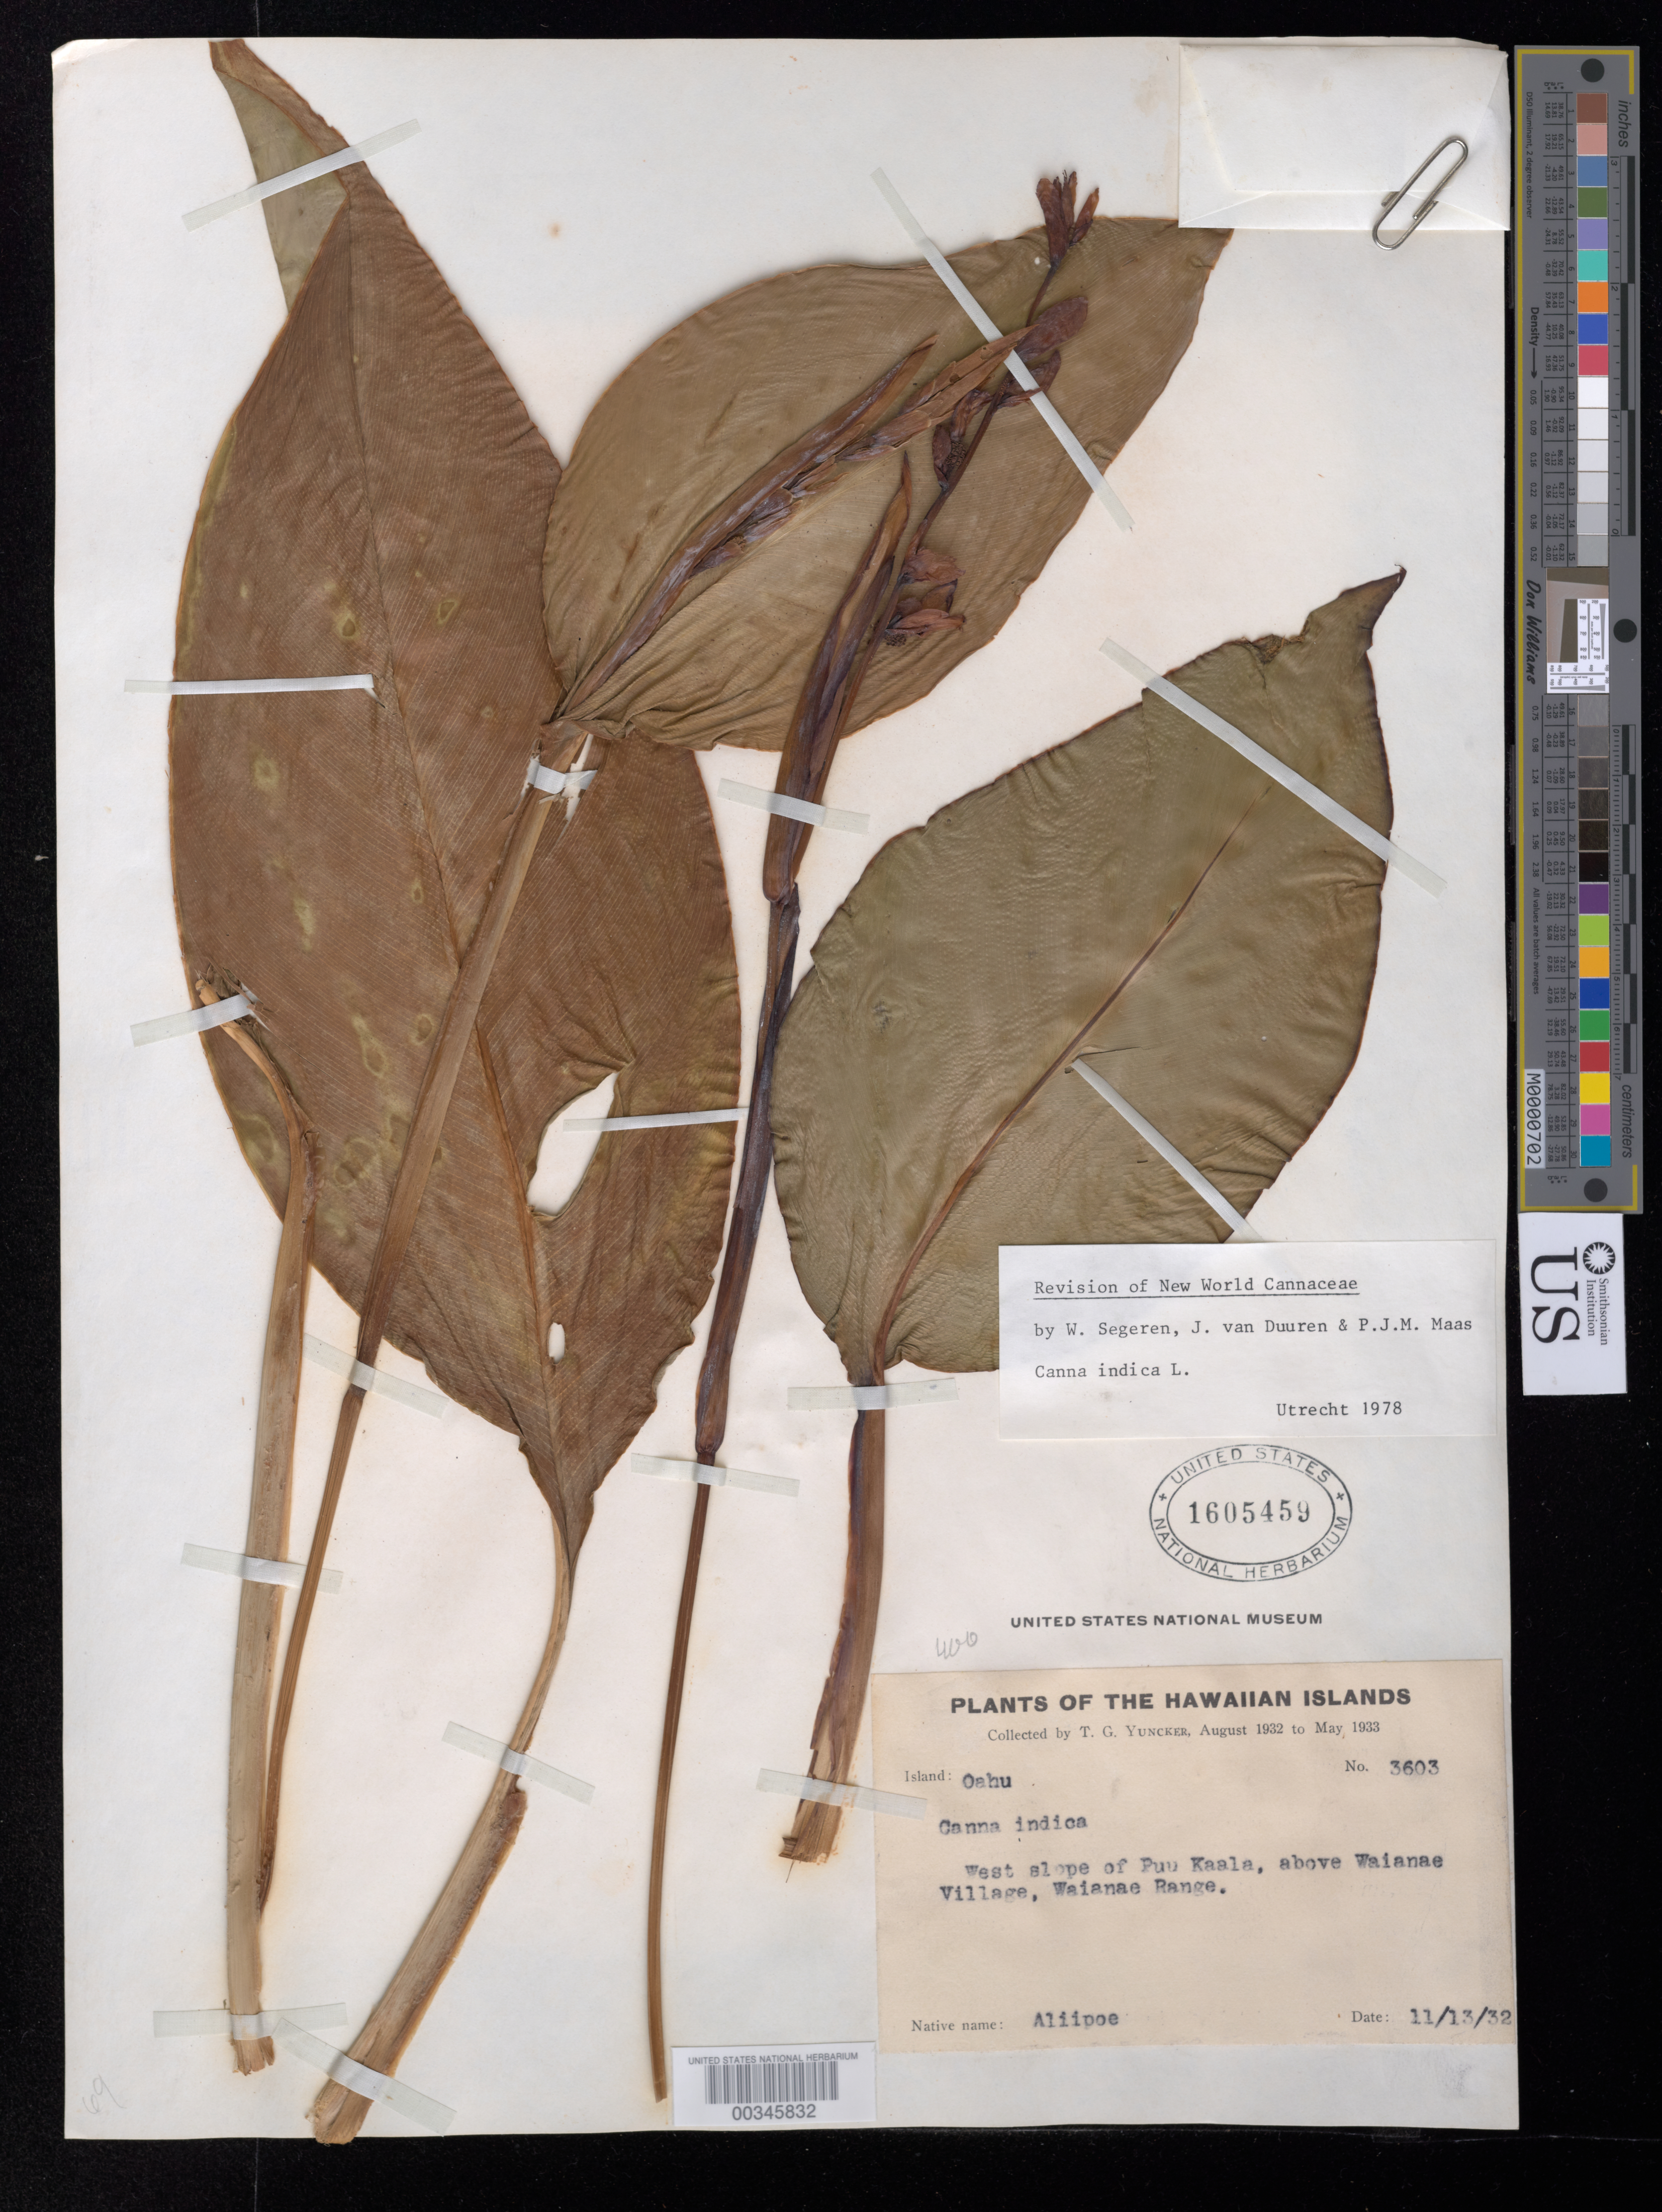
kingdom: Plantae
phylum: Tracheophyta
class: Liliopsida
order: Zingiberales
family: Cannaceae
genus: Canna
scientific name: Canna indica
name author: L.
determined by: Segeren, W.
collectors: T. G. Yuncker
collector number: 3603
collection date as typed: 13 Nov 1932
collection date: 1932-11-13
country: United States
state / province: Hawaii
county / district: Honolulu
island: Oahu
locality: W slope of Puu Kaala, above Waianae Village, Waianae range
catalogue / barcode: US 1605459